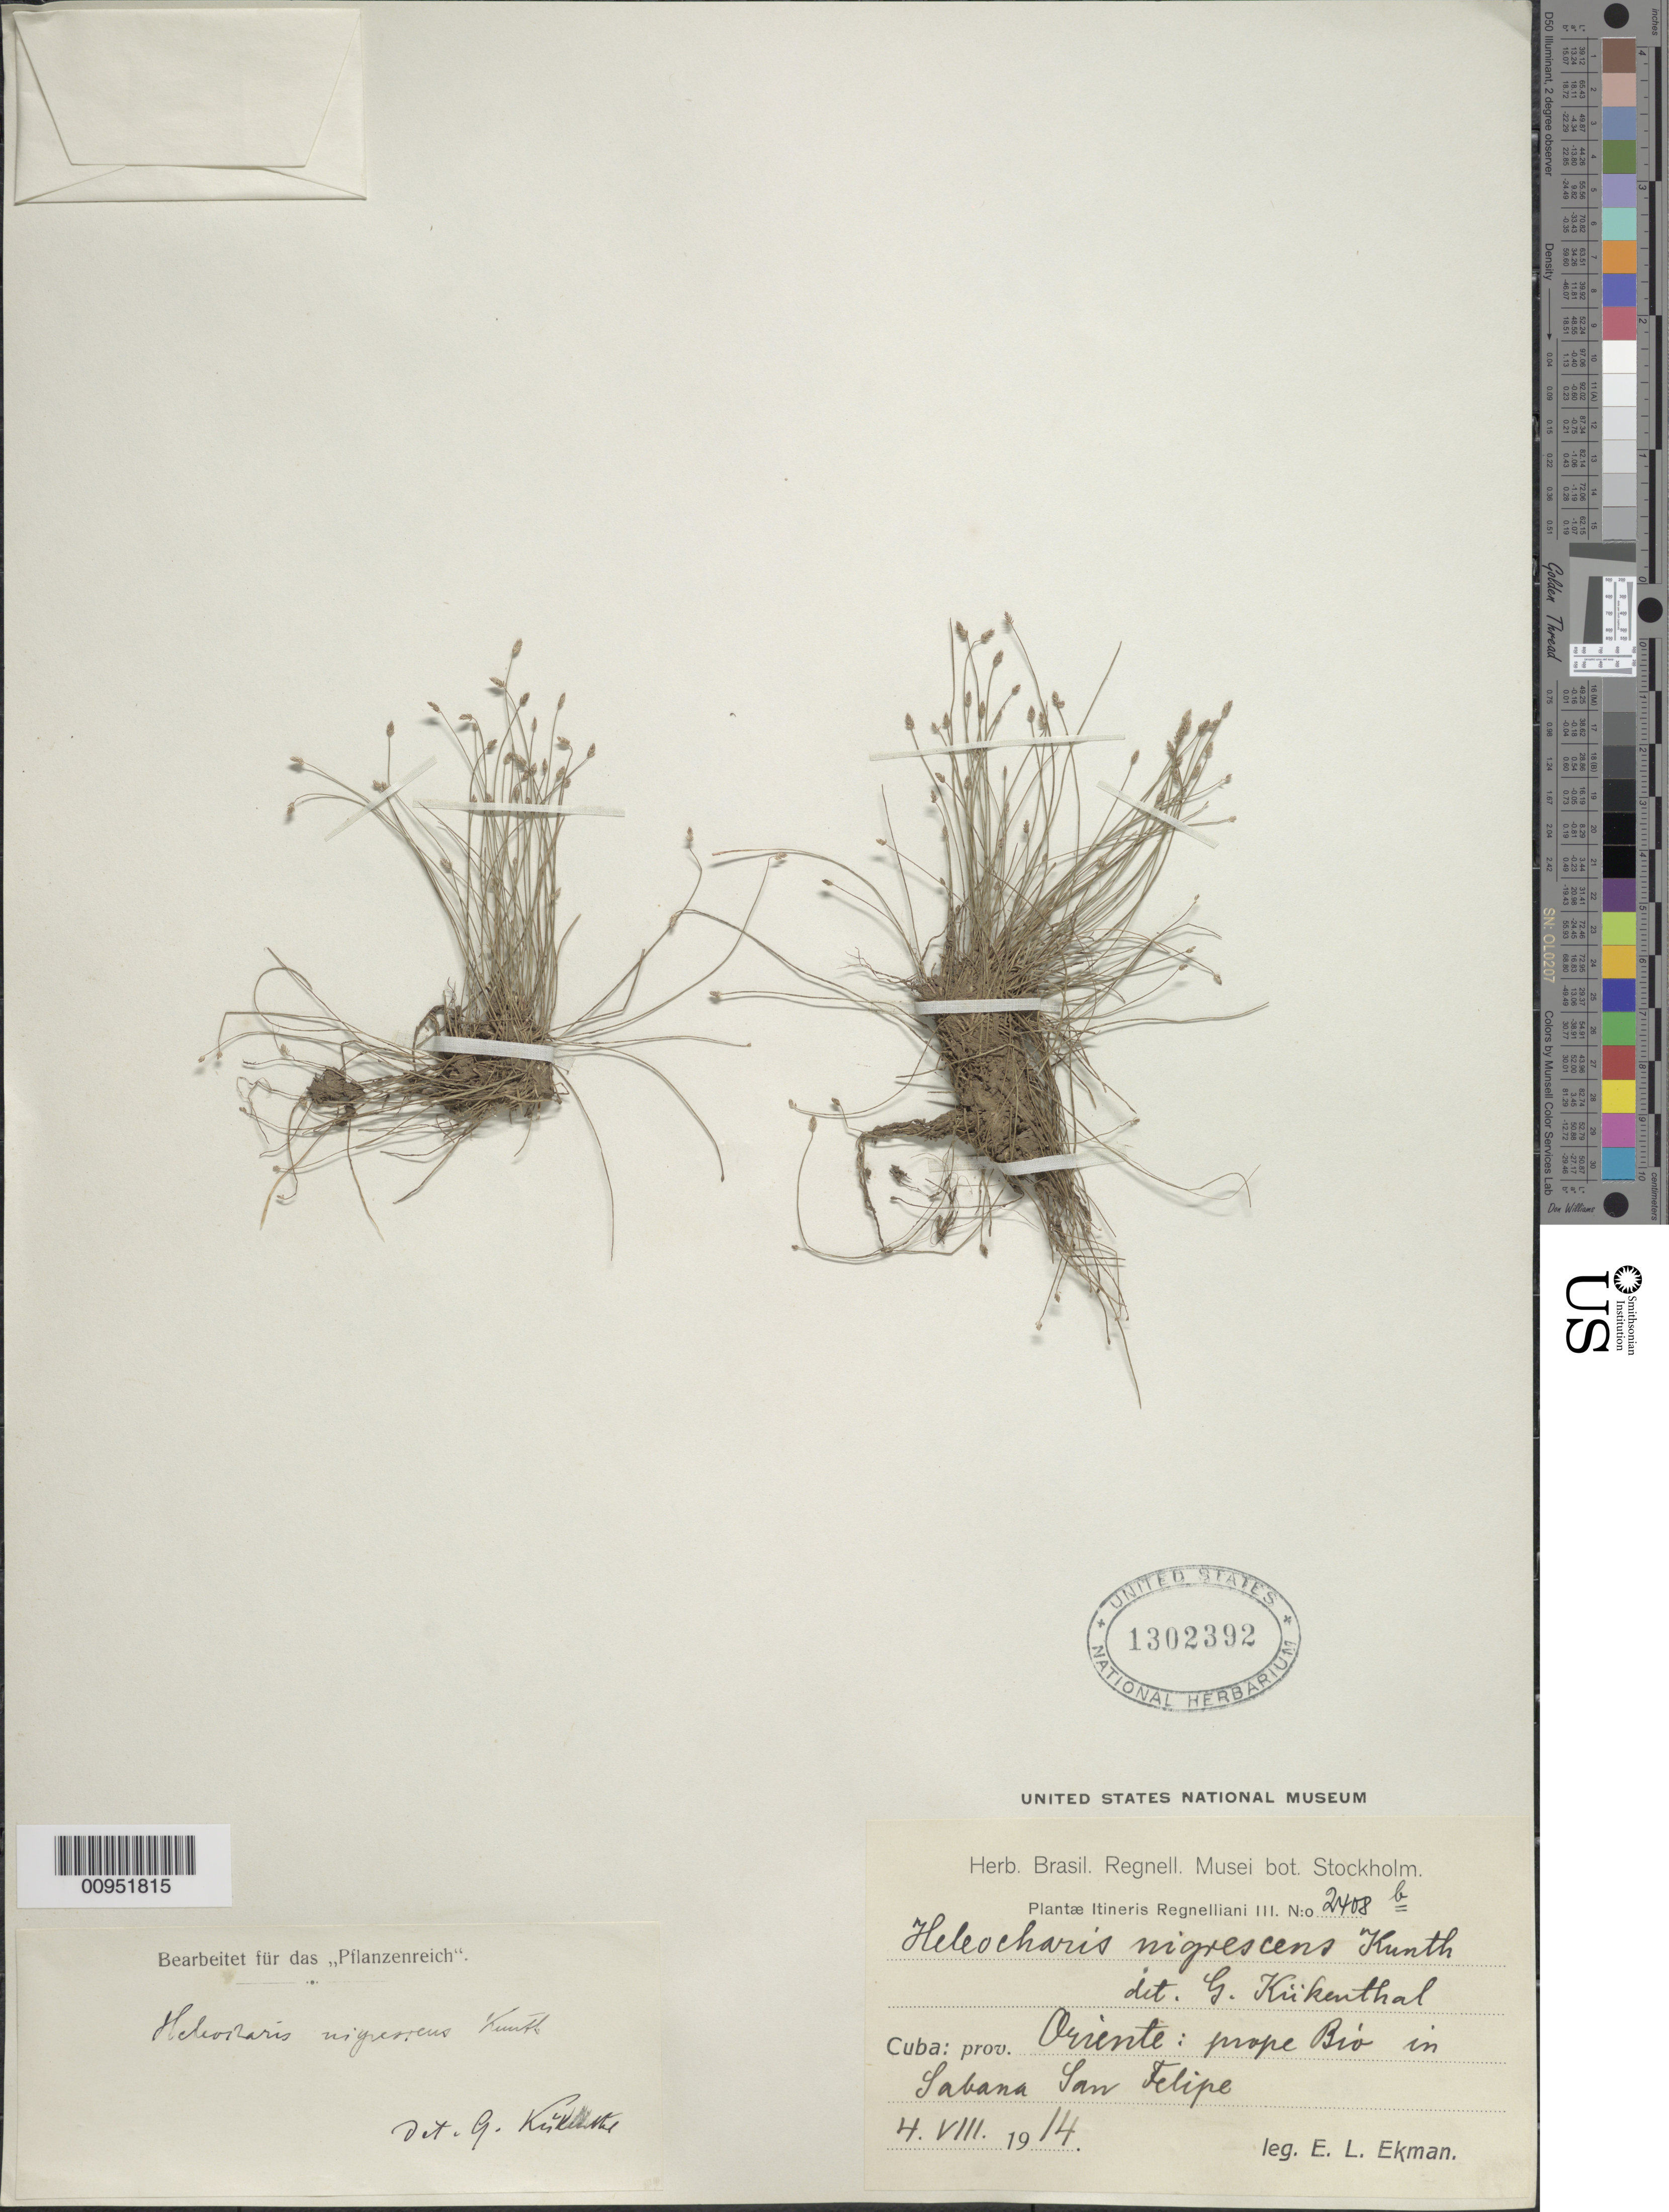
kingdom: Plantae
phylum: Tracheophyta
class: Liliopsida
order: Poales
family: Cyperaceae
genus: Eleocharis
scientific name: Eleocharis nigrescens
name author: (Nees) Kunth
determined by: Kükenthal, G.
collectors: E. L. Ekman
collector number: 2408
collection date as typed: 04 Aug 1914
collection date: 1914-08-04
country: Cuba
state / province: Oriente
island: Cuba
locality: Prope Rio in Sabana San Felipe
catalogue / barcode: US 1302392